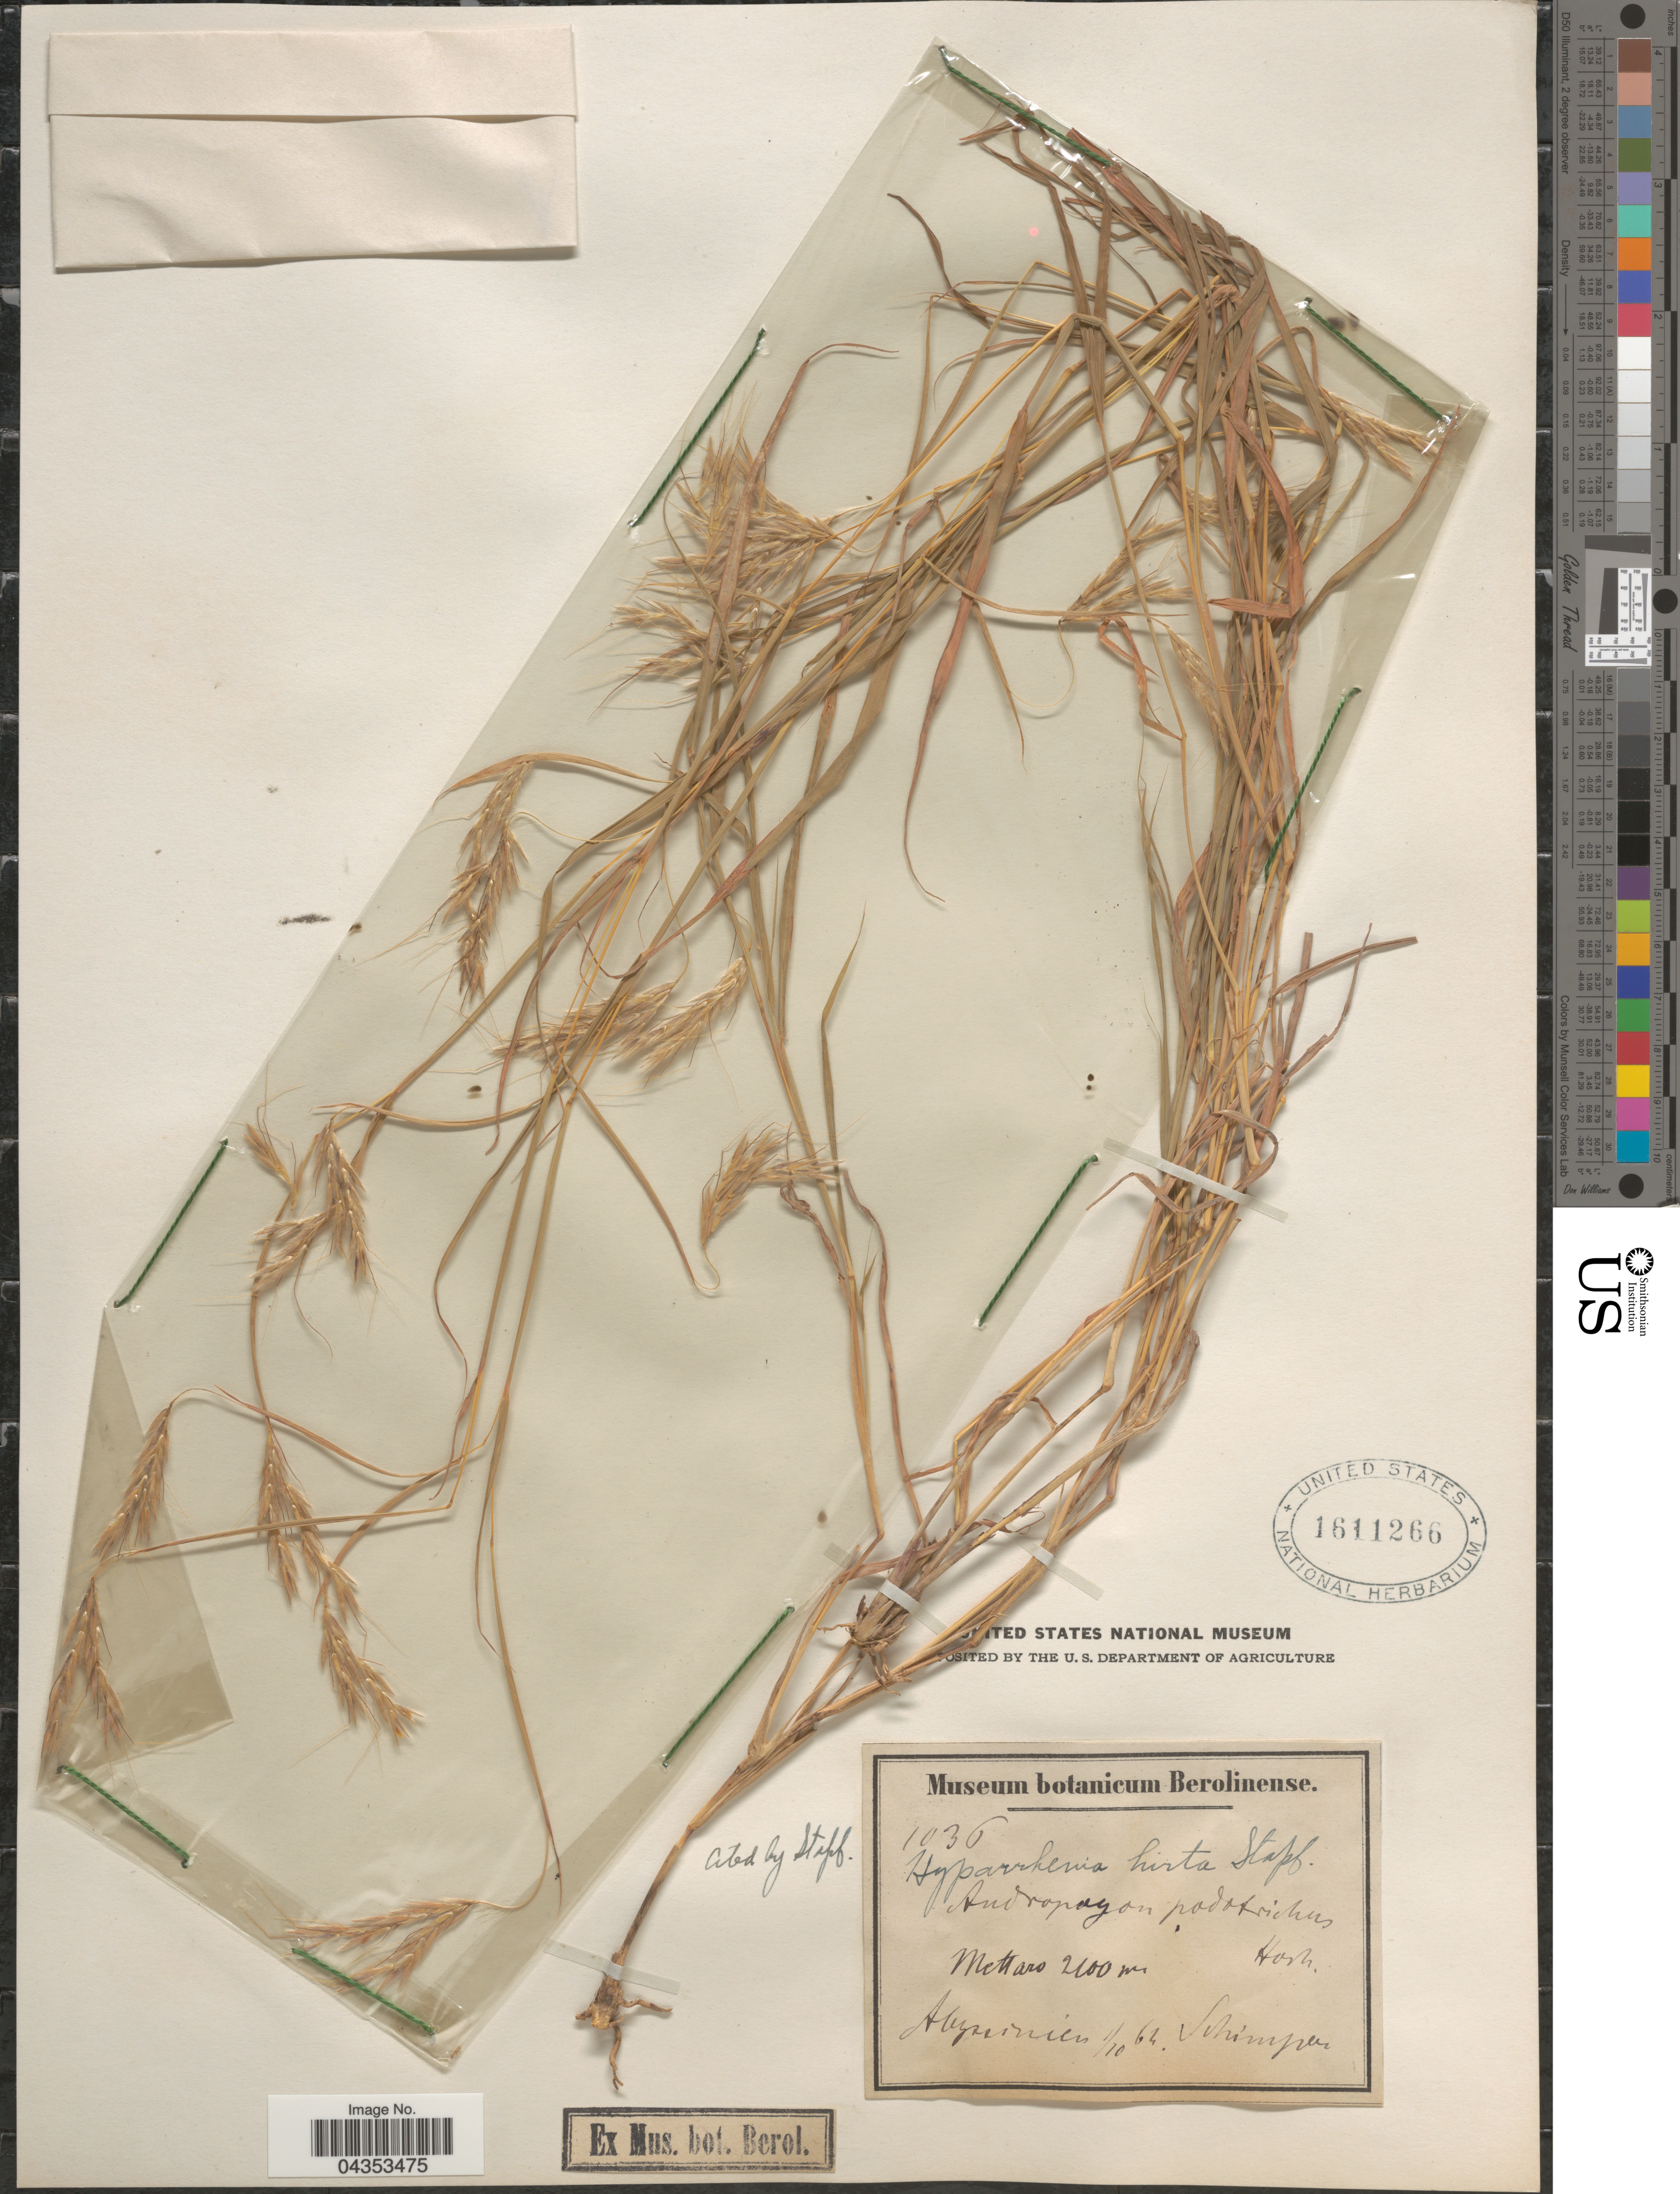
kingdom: Plantae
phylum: Tracheophyta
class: Liliopsida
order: Poales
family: Poaceae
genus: Hyparrhenia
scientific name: Hyparrhenia hirta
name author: (L.) Stapf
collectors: -. Schimper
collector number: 1036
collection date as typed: Transcribed d/m/y: 1/10/63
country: Ethiopia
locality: Mettaro. Abyssinien.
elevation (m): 2100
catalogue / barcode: US 1611266